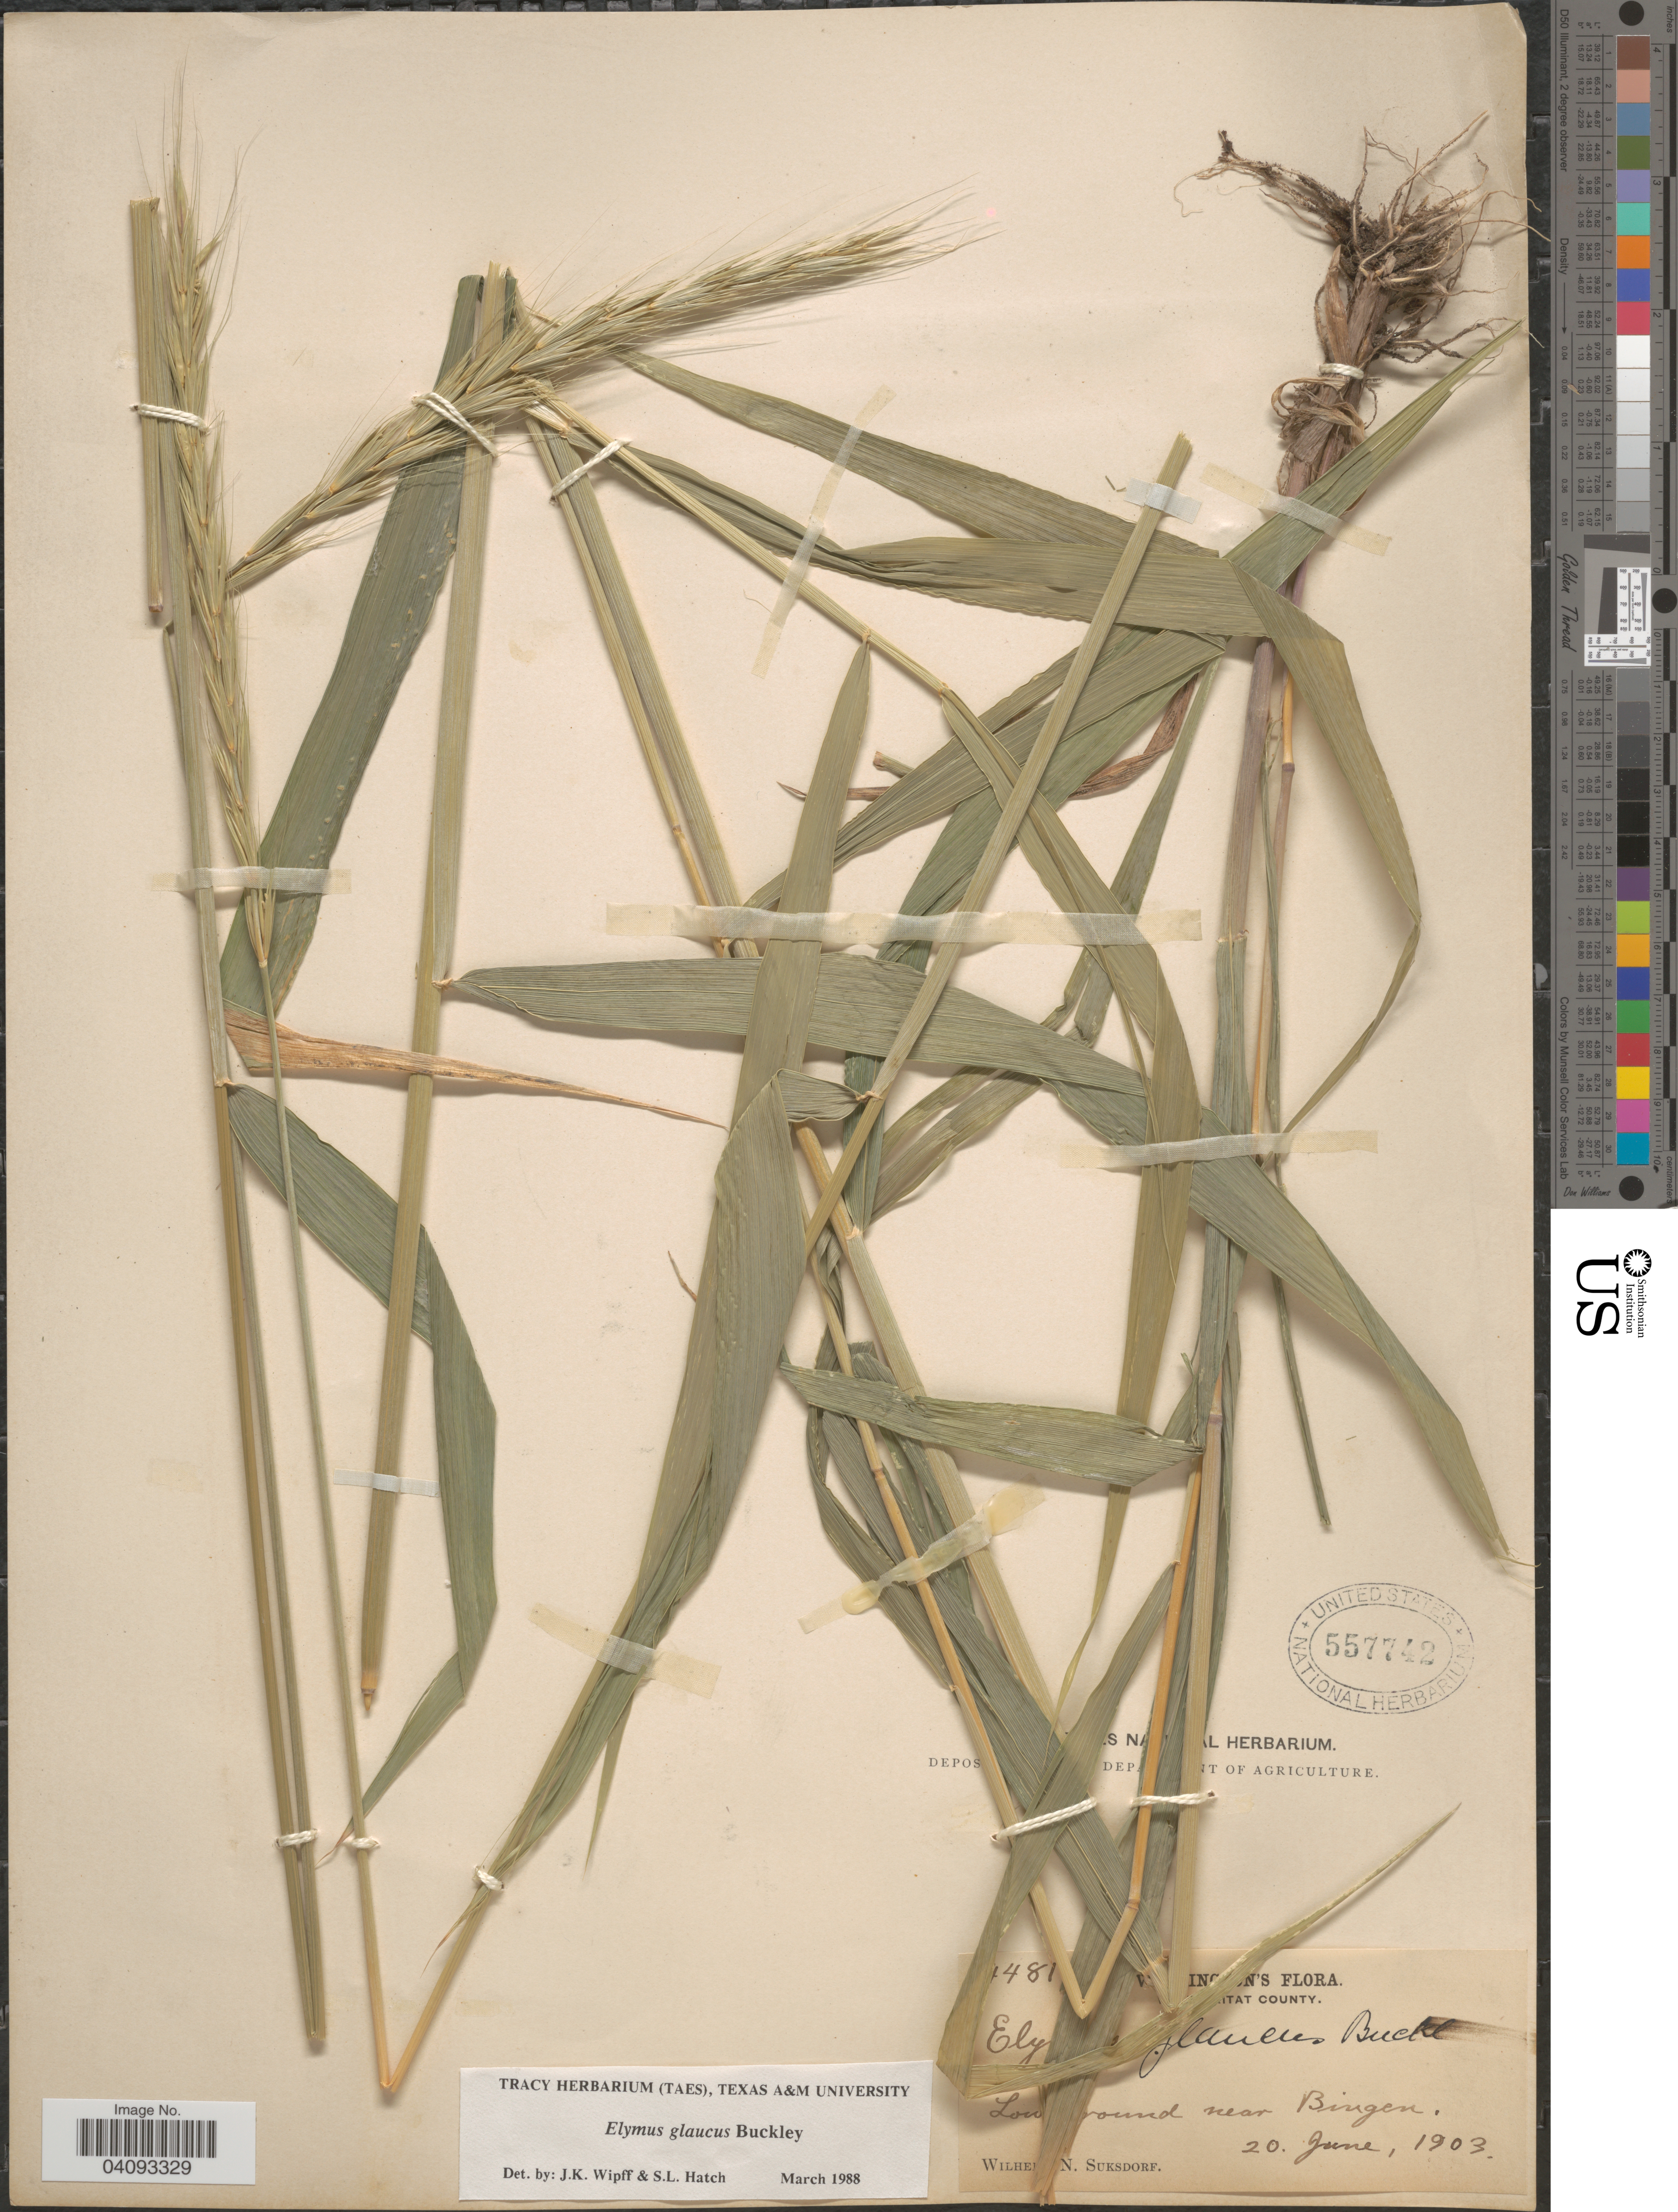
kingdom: Plantae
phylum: Tracheophyta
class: Liliopsida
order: Poales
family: Poaceae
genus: Elymus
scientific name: Elymus glaucus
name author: Buckley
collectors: W. N. Suksdorf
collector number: !481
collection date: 1903-06-20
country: United States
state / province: Washington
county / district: Klickitat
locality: Klickitat County. Low ground near Bingen.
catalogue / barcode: US 557742